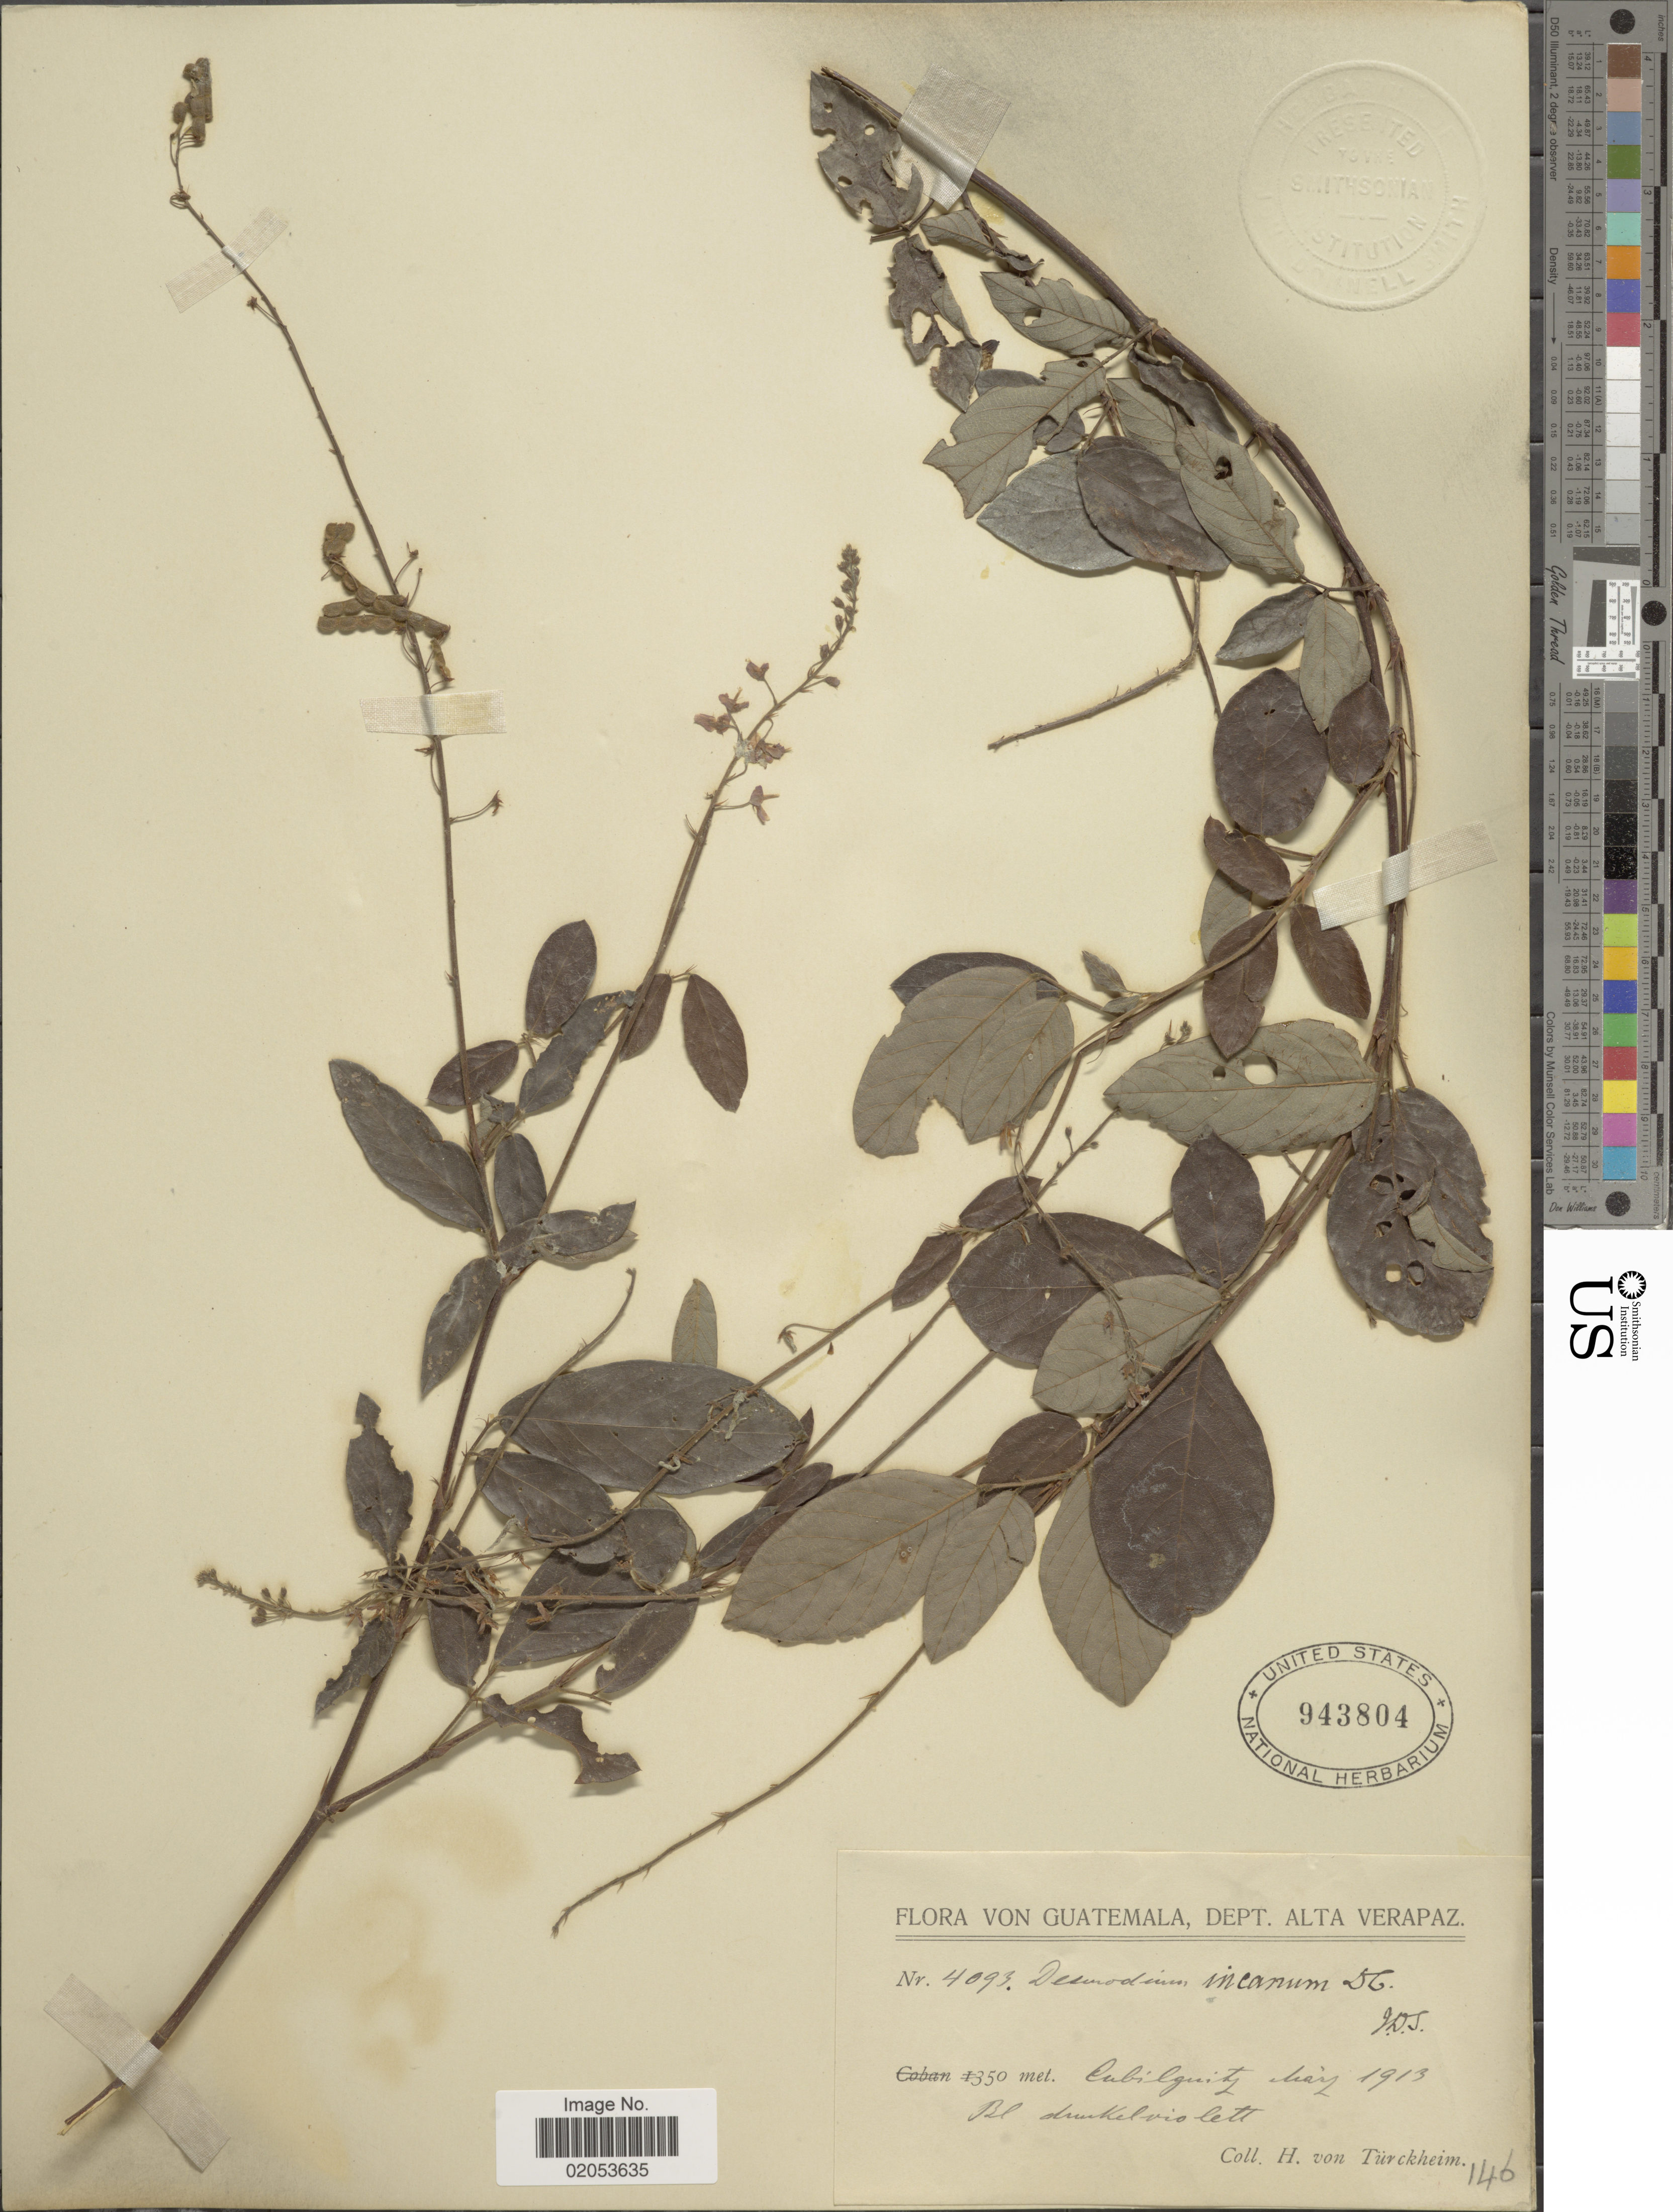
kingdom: Plantae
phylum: Tracheophyta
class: Magnoliopsida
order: Fabales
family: Fabaceae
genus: Desmodium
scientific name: Desmodium incanum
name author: (Sw.) DC.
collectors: H. von Türckheim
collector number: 4093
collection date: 1913-05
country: Guatemala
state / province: Alta Verapaz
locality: Cubilguitz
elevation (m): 350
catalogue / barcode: US 943804